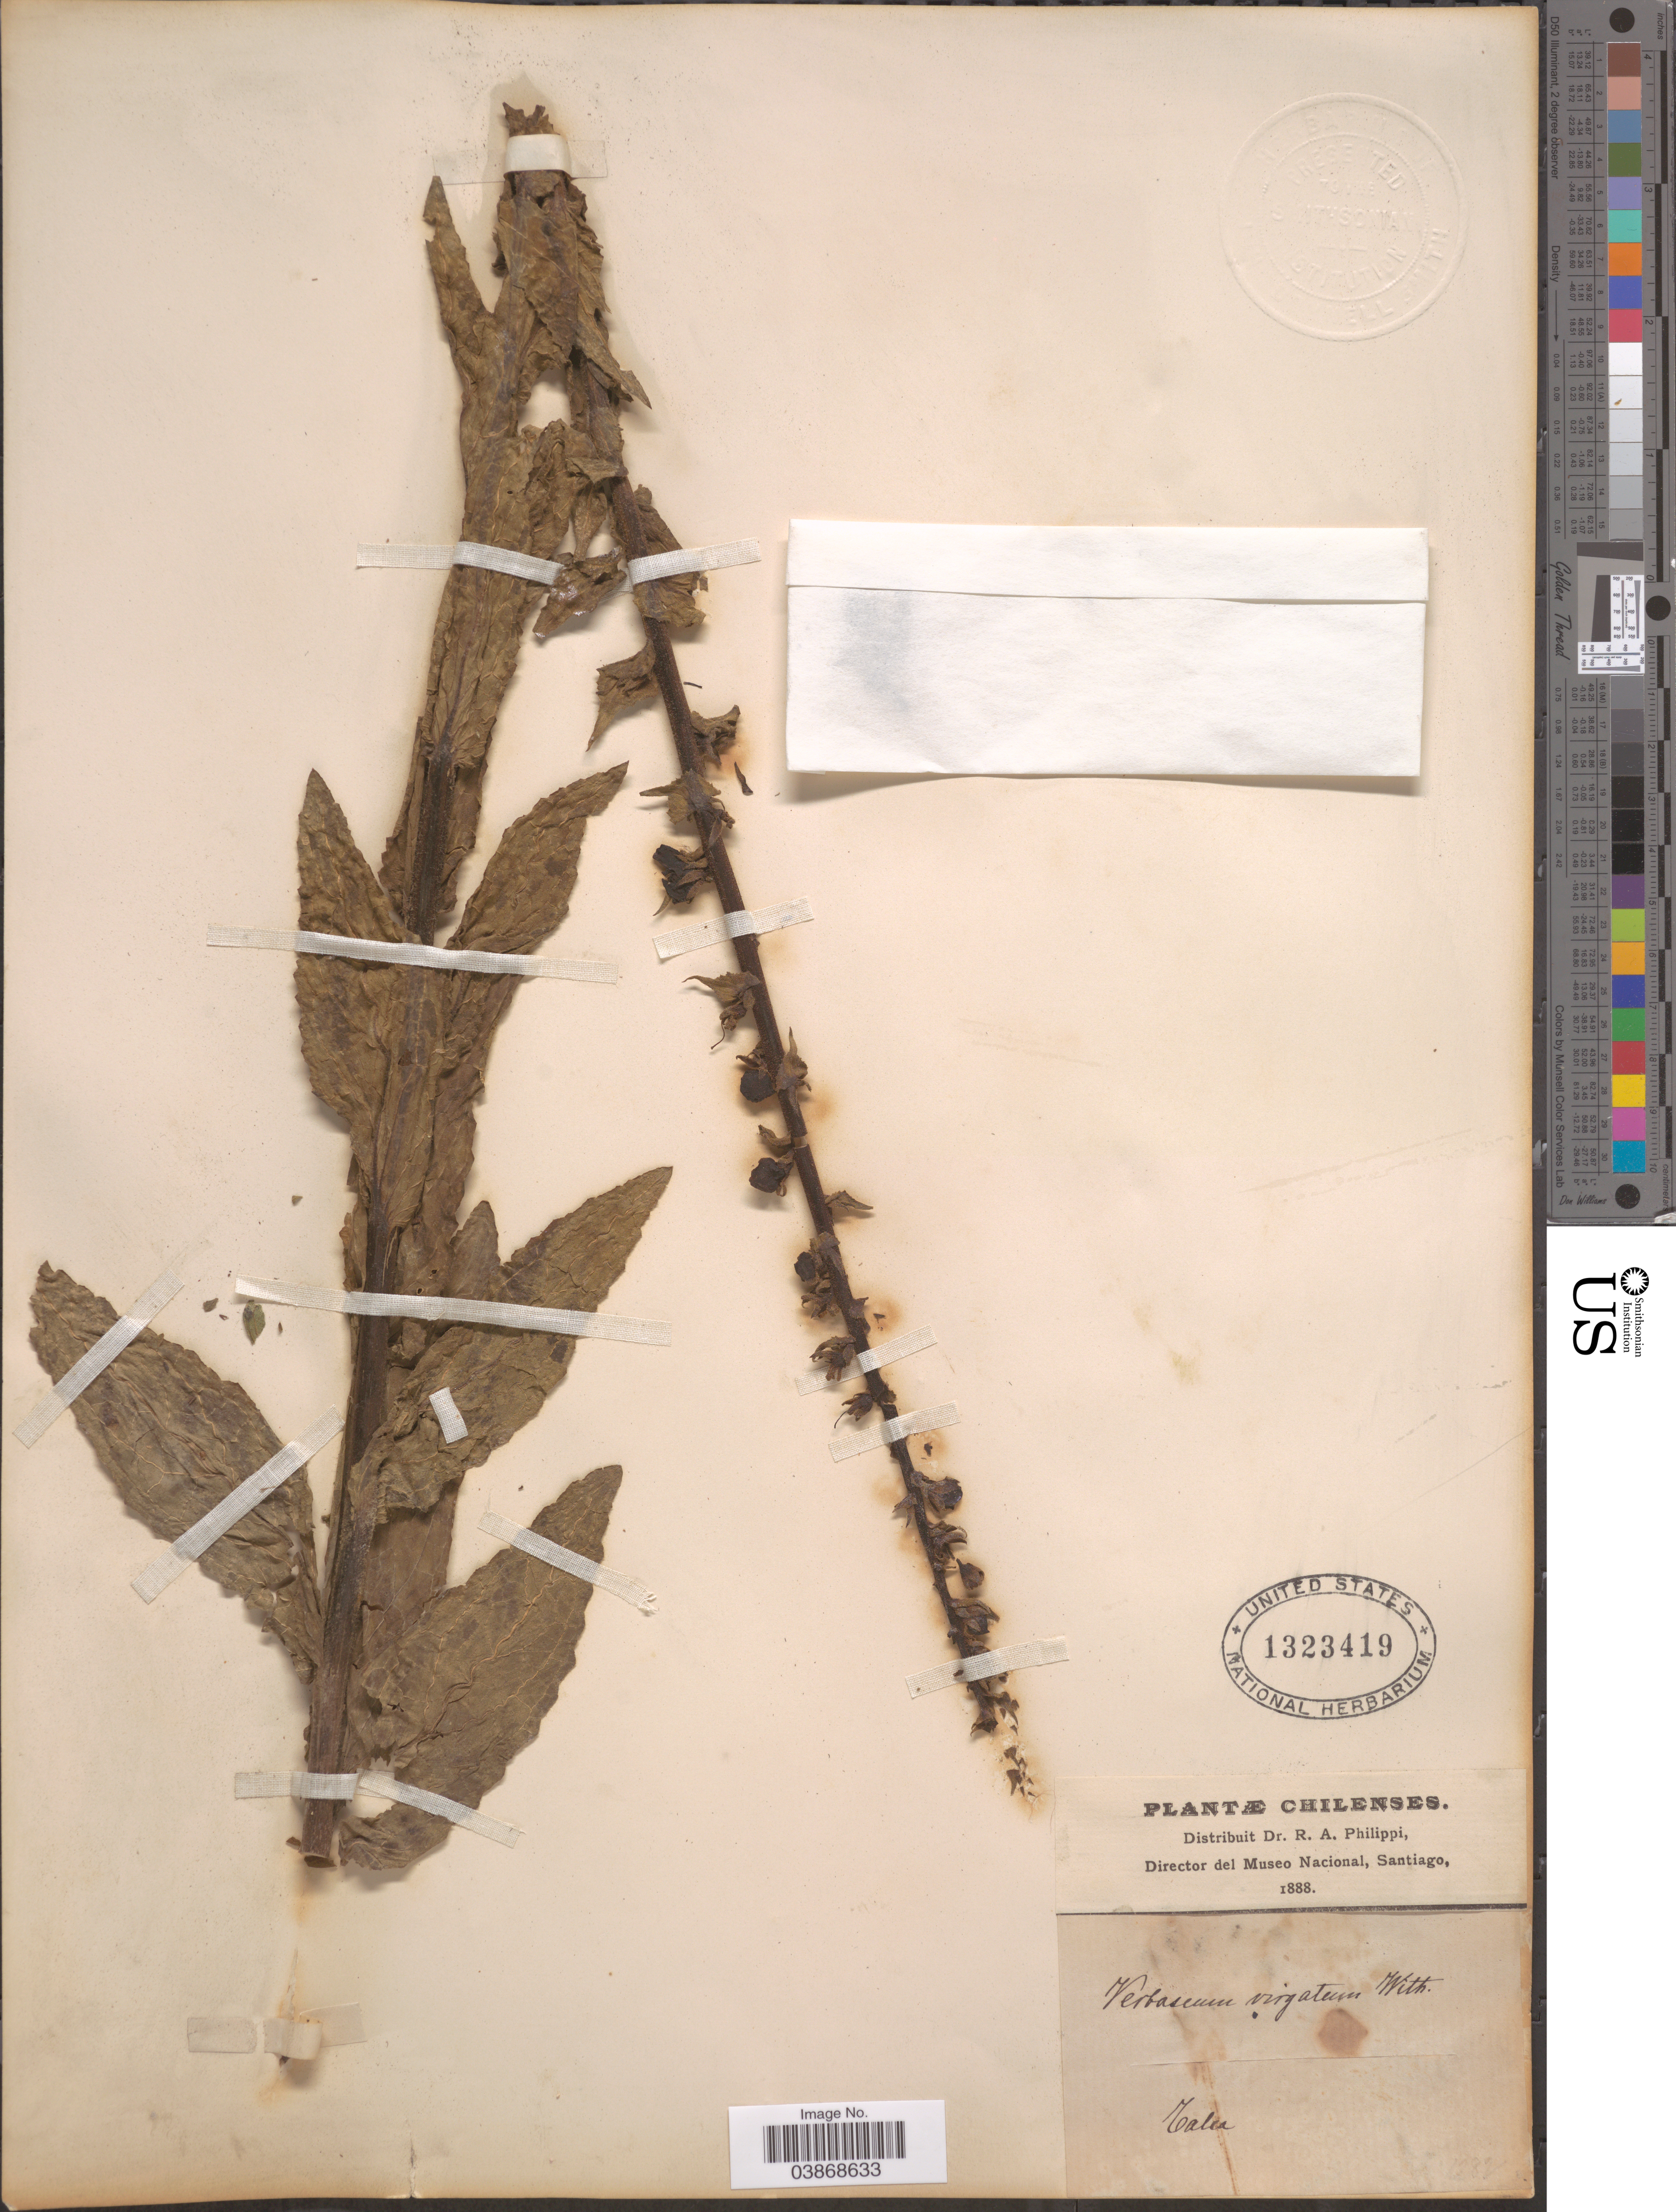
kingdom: Plantae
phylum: Tracheophyta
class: Magnoliopsida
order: Lamiales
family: Scrophulariaceae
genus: Verbascum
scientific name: Verbascum virgatum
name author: Stokes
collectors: ex. herb. R.A. Philippi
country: Chile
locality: Talca.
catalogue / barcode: US 1323419